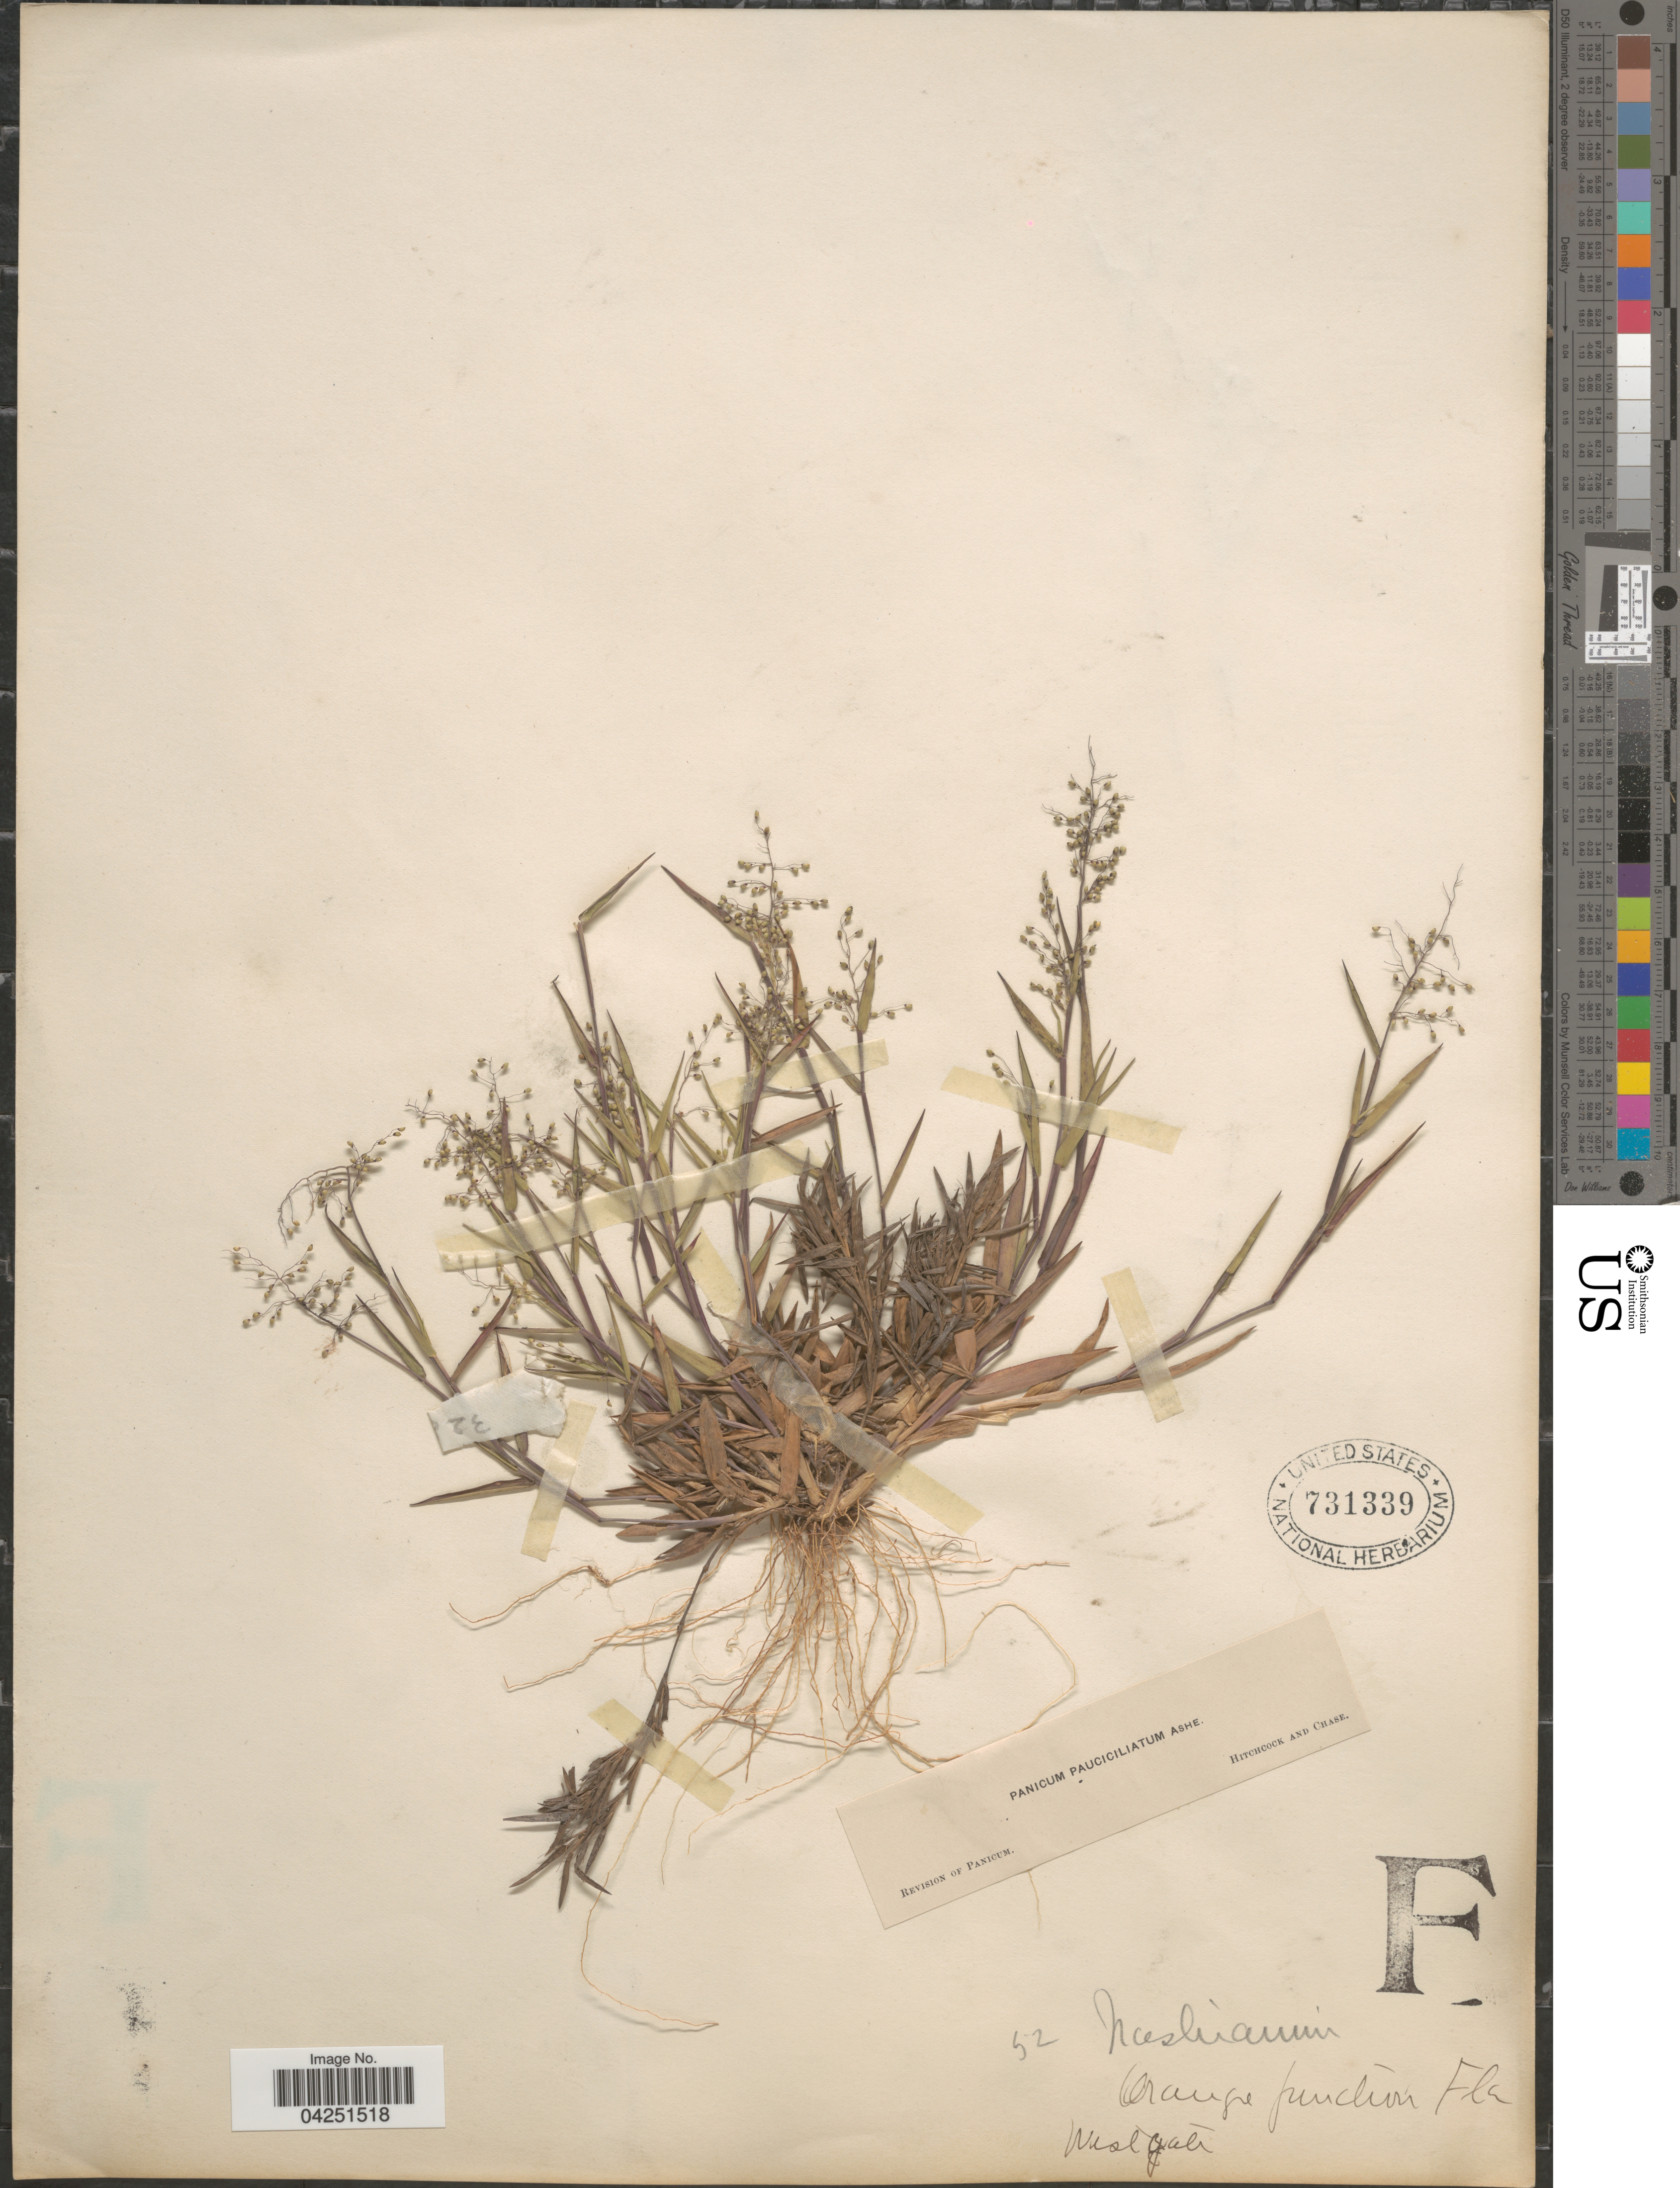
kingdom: Plantae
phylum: Tracheophyta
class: Liliopsida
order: Poales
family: Poaceae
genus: Dichanthelium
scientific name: Dichanthelium acuminatum var. acuminatum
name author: (Sw.) Gould & C.A. Clark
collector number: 52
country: United States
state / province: Florida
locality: Orange junction.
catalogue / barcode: US 731339